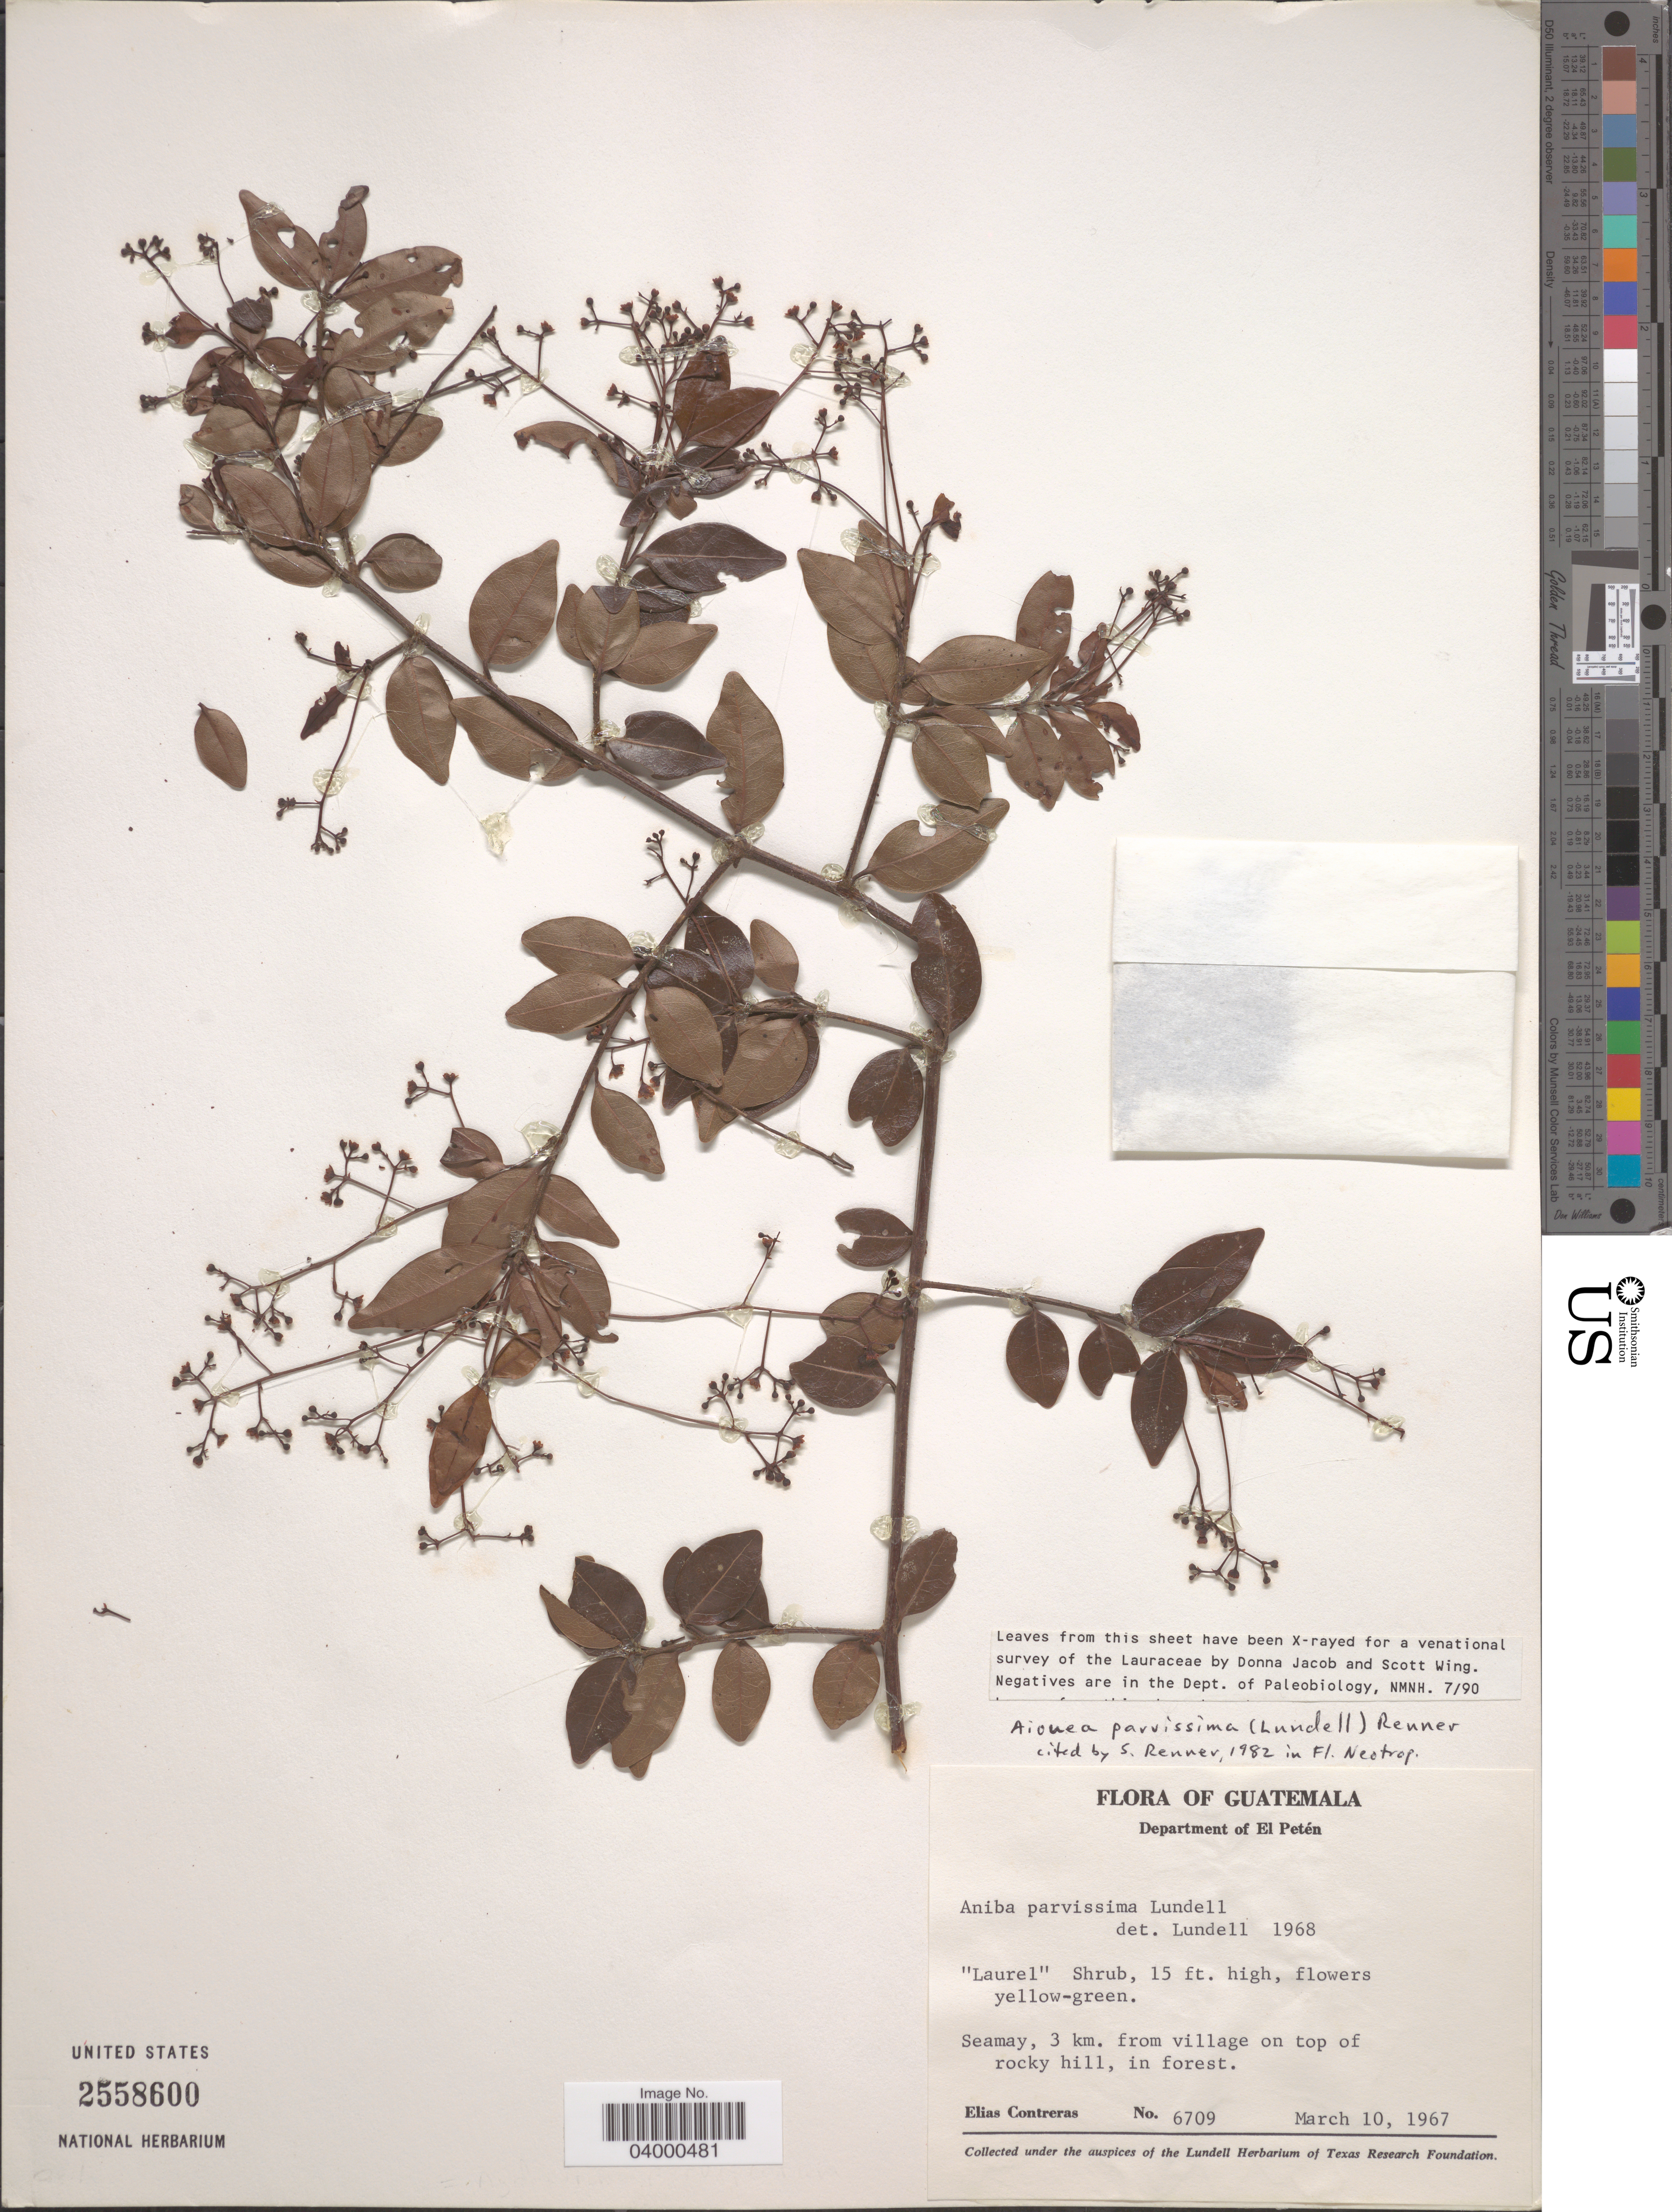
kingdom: Plantae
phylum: Tracheophyta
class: Magnoliopsida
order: Laurales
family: Lauraceae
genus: Aiouea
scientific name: Aiouea parvissima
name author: (Lundell) Renner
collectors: E. Contreras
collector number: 6709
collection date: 1967-03-10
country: Guatemala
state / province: El Peten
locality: Department of El Petén. Seamay, 3 km. from village on top of rocky hill, in forest.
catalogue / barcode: US 2558600